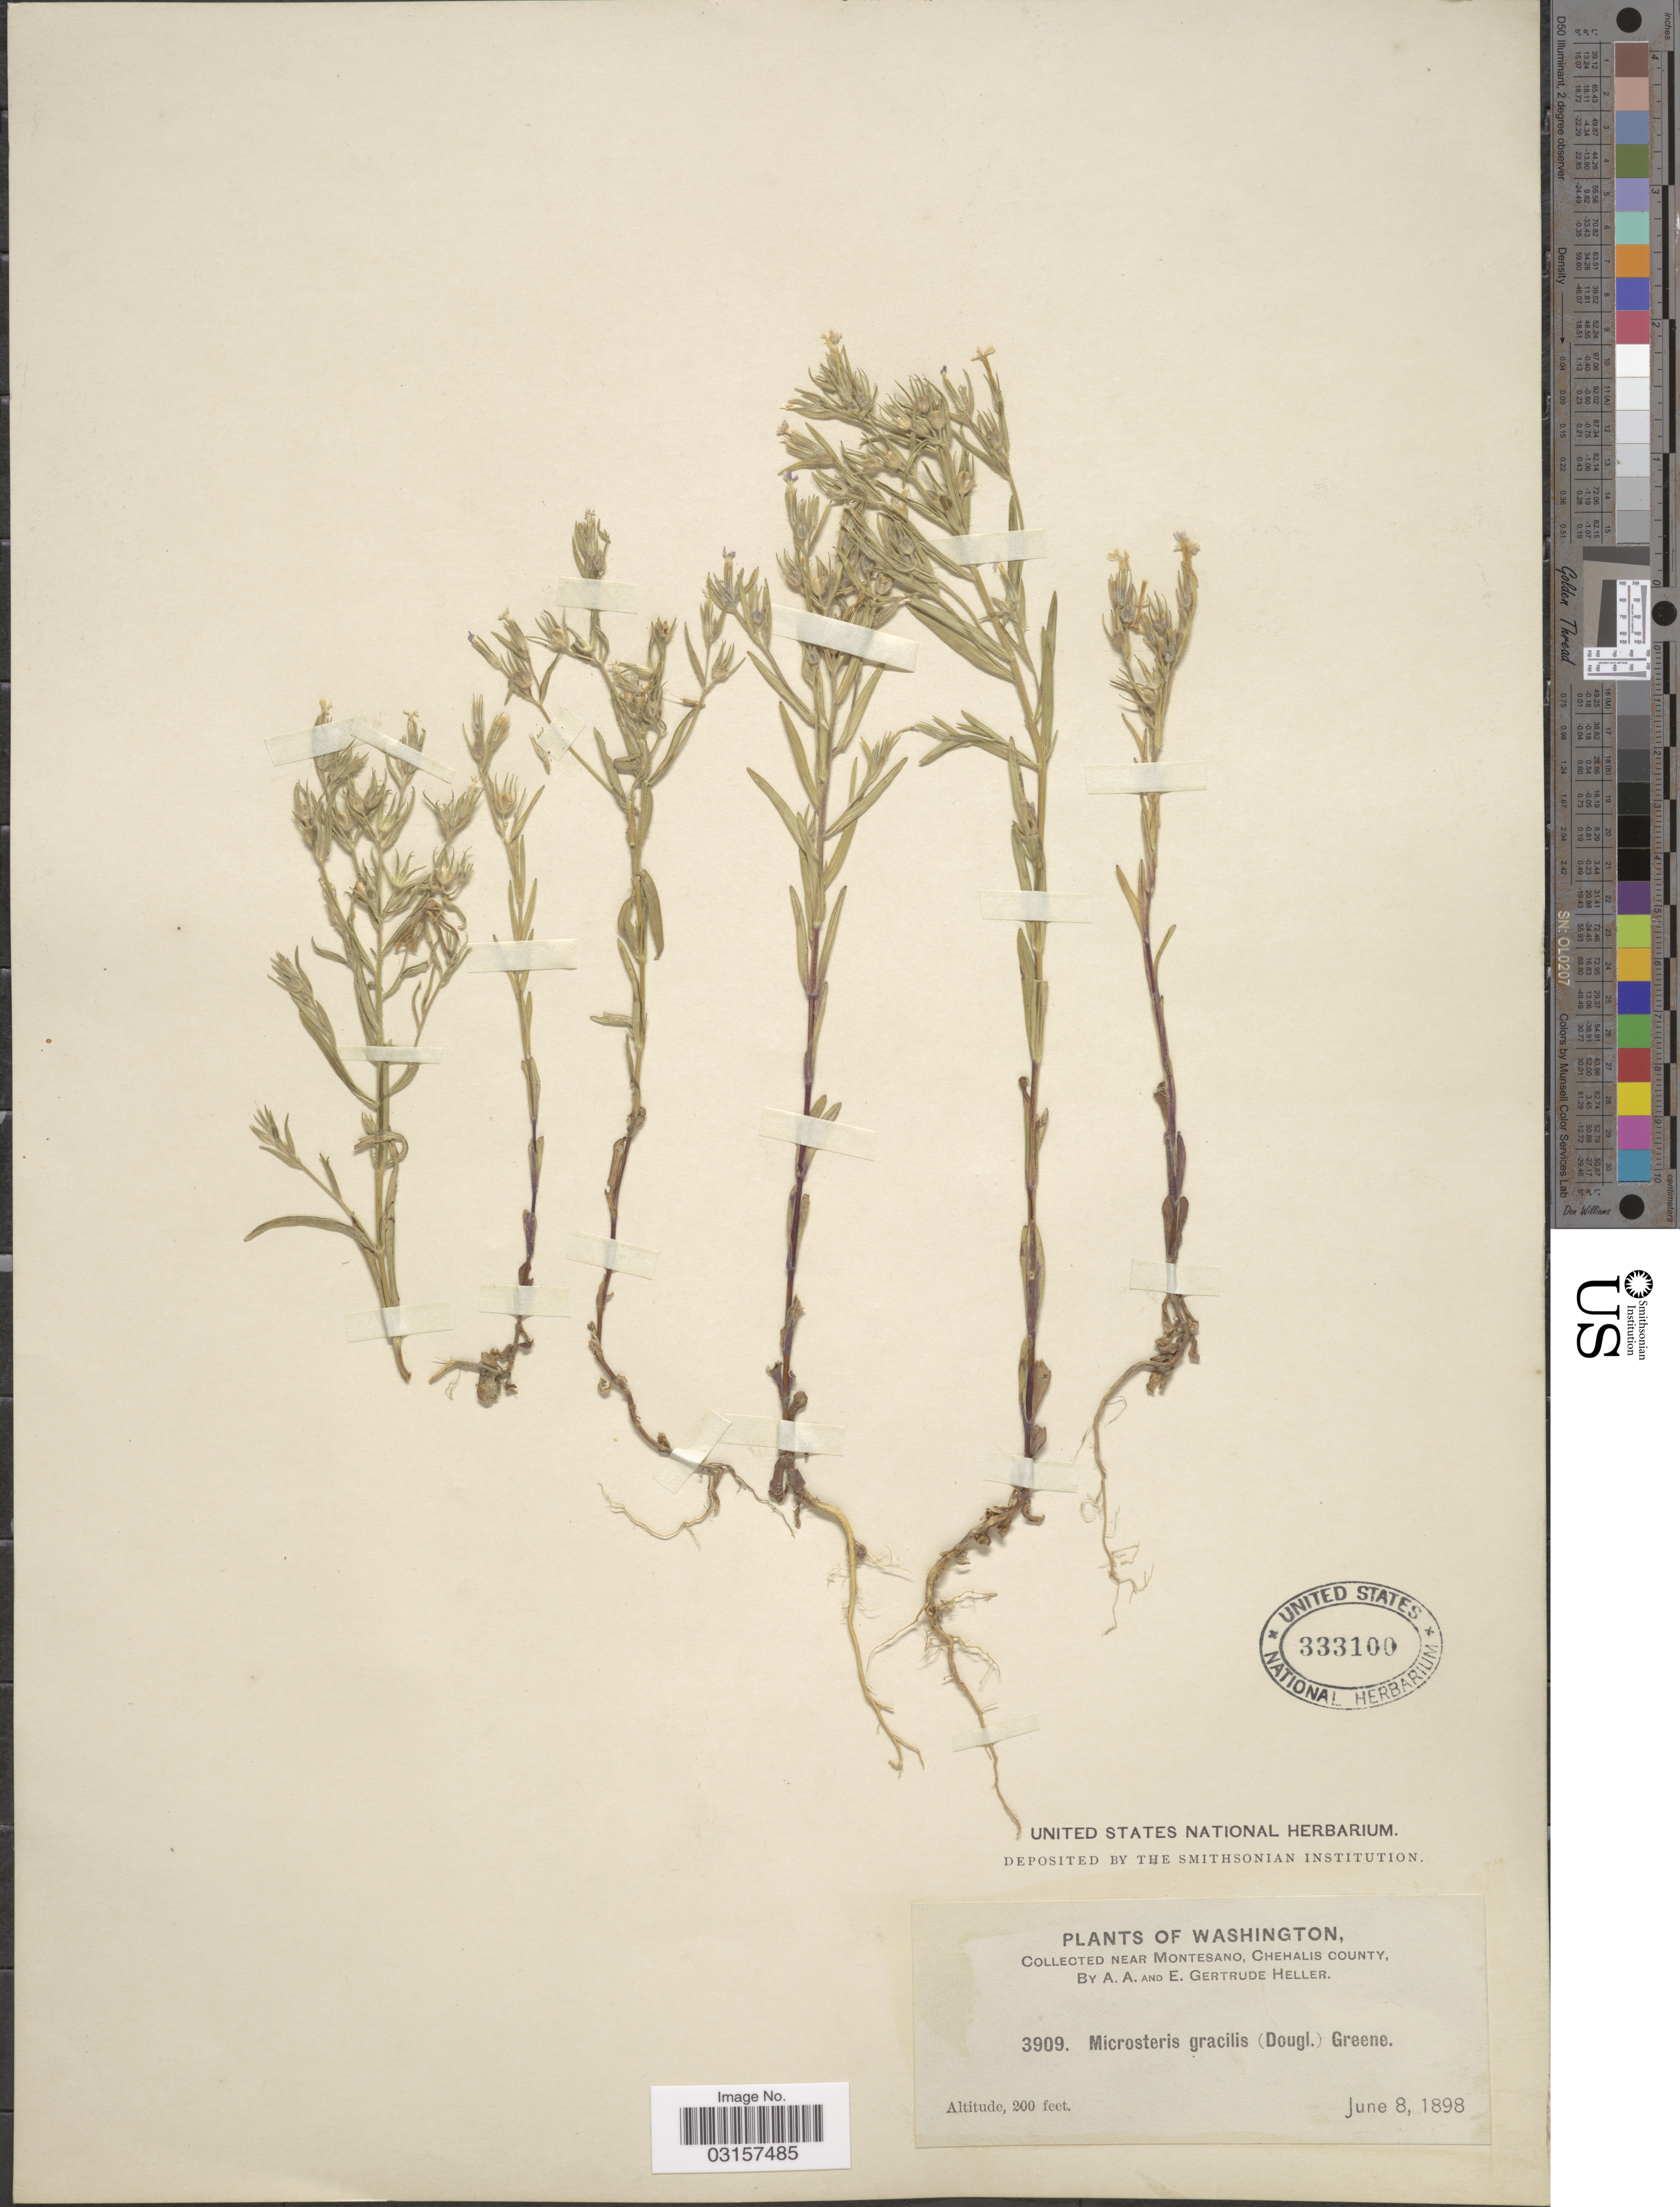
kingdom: Plantae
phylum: Tracheophyta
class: Magnoliopsida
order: Ericales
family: Polemoniaceae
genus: Microsteris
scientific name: Microsteris gracilis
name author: (Hook.) Greene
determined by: (US) Smithsonian Institution - National Museum of Natural History - Department of Botany (UNITED STATES)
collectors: A. A. Heller & E. Gertrude Heller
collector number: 3909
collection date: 1898-06-08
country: United States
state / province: Washington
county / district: Grays Harbor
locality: Near Montesano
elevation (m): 61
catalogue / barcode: US 333100